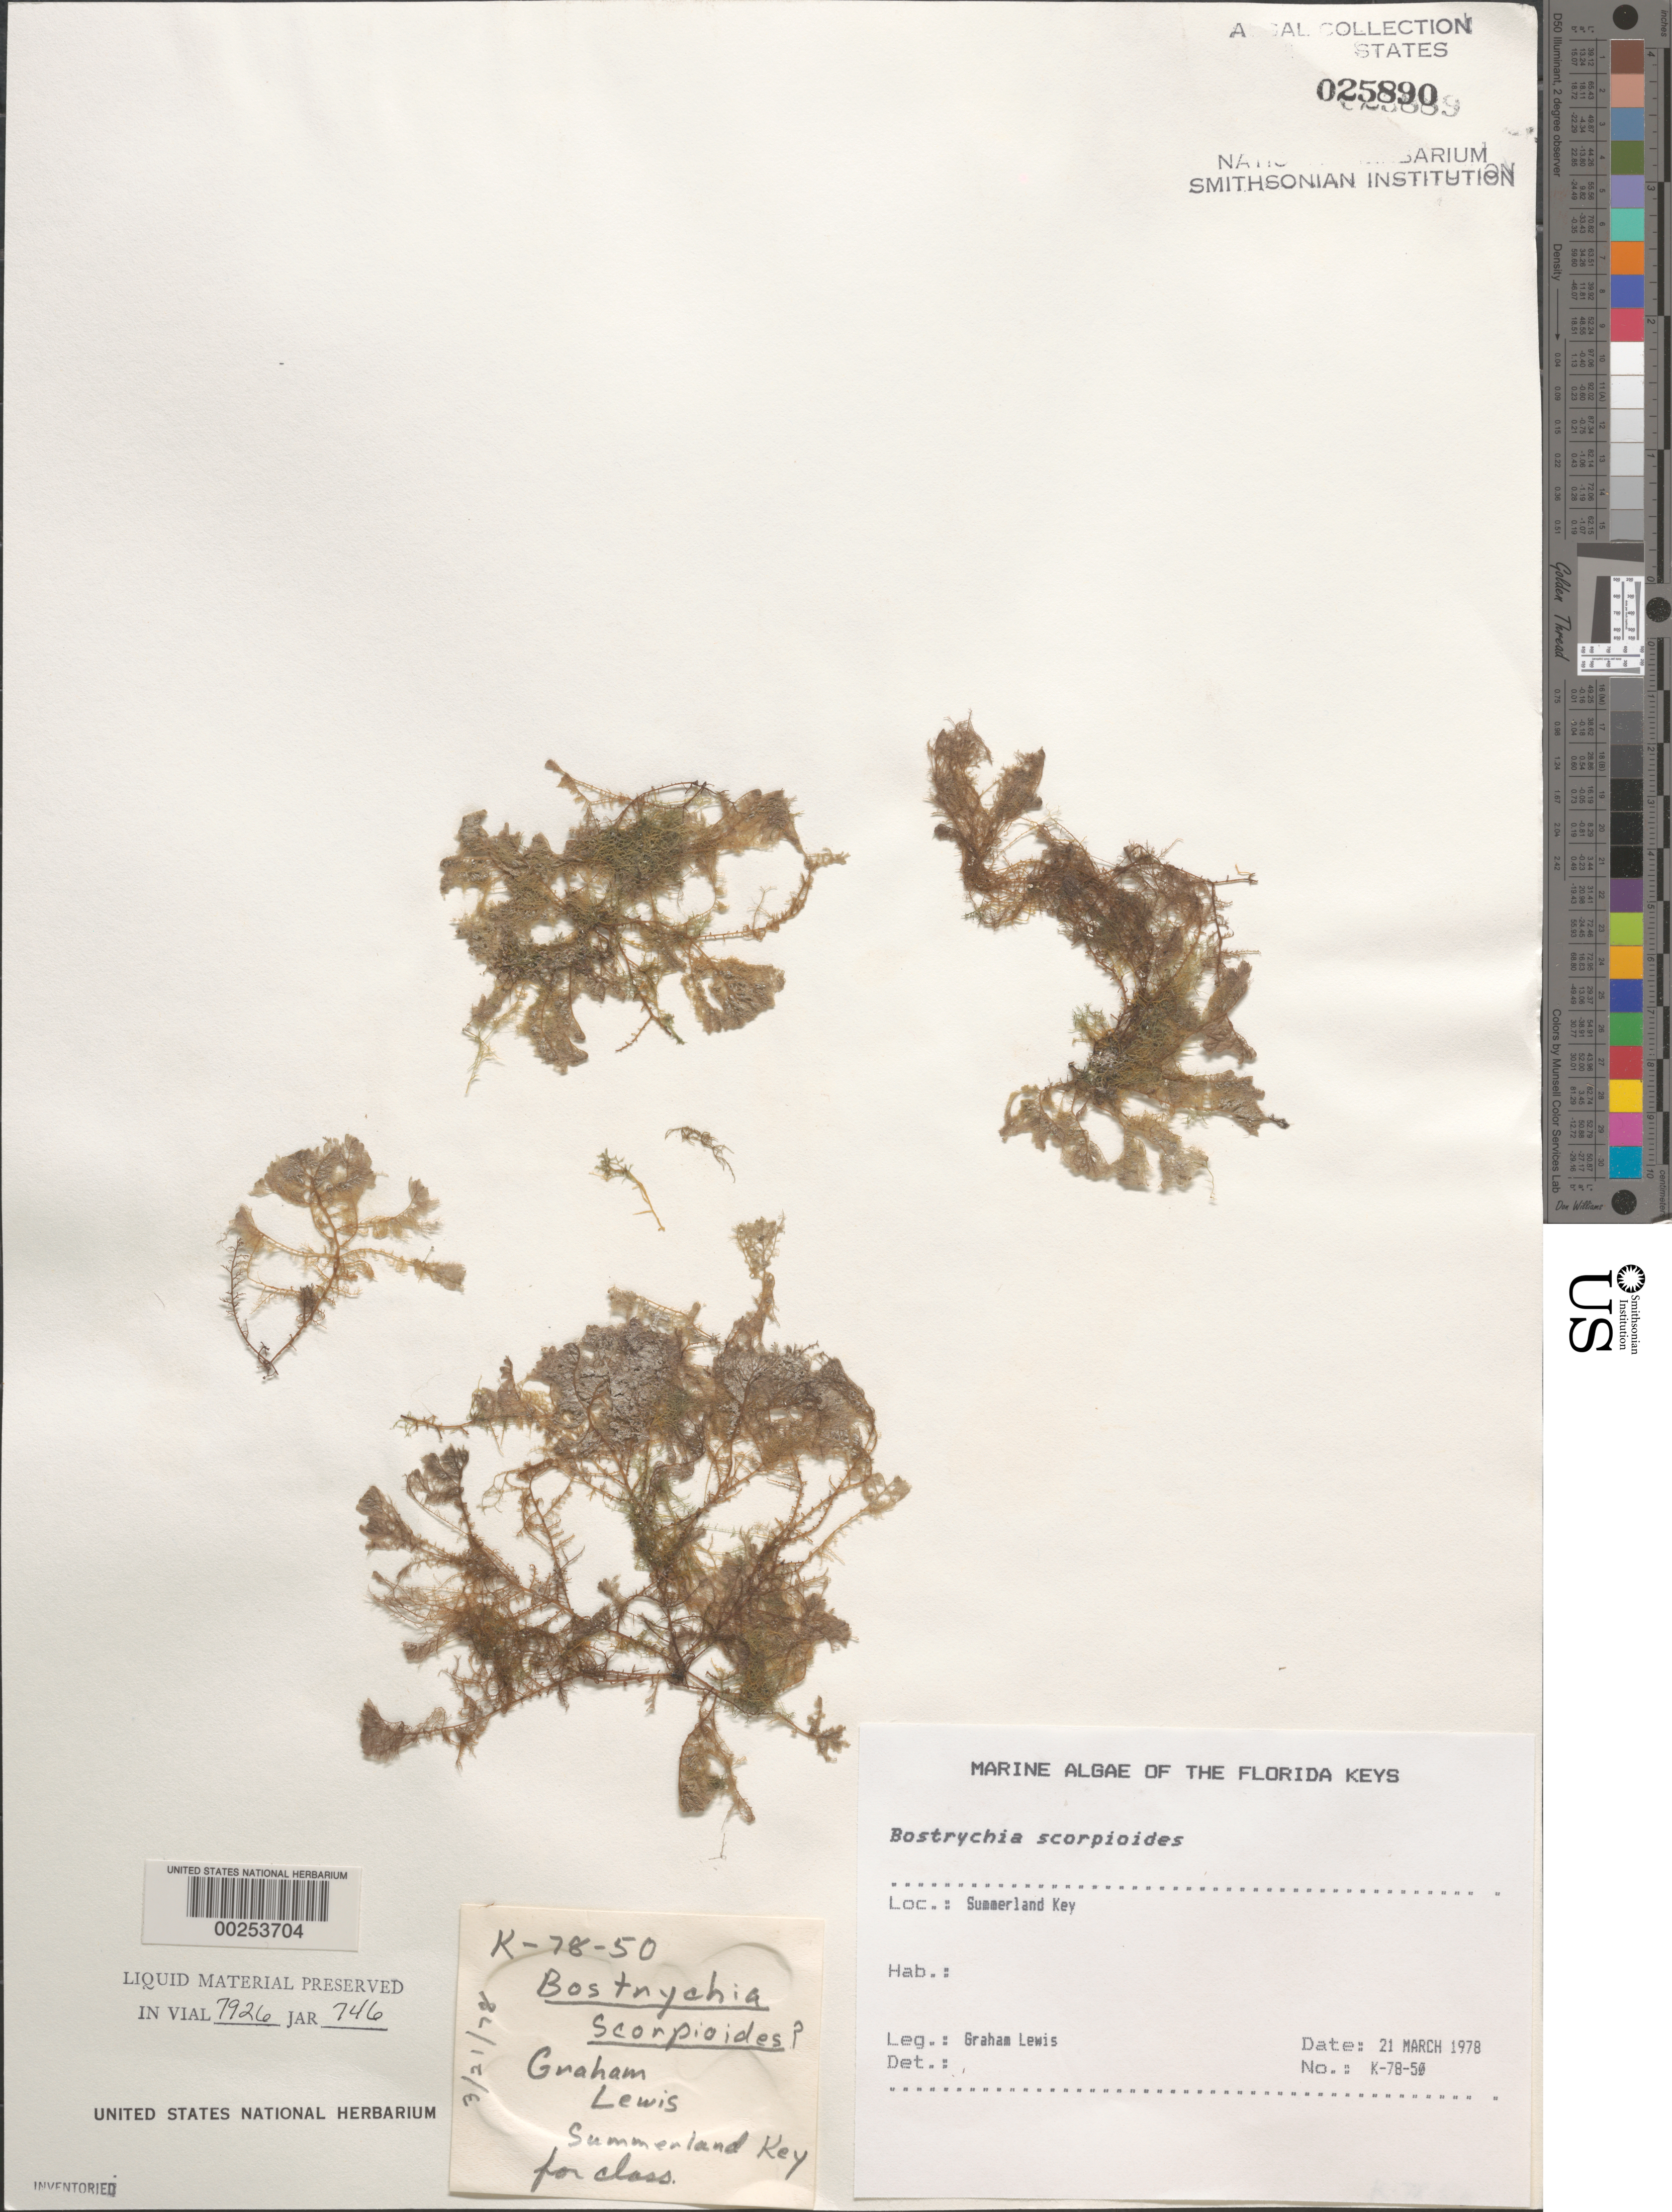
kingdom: Plantae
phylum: Rhodophyta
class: Florideophyceae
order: Ceramiales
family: Rhodomelaceae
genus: Bostrychia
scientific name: Bostrychia scorpioides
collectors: G. Lewis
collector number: K-78-50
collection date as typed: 21 Mar 1978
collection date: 1978-03-21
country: United States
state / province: Florida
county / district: Monroe County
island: Summerland Key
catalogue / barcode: US 25890